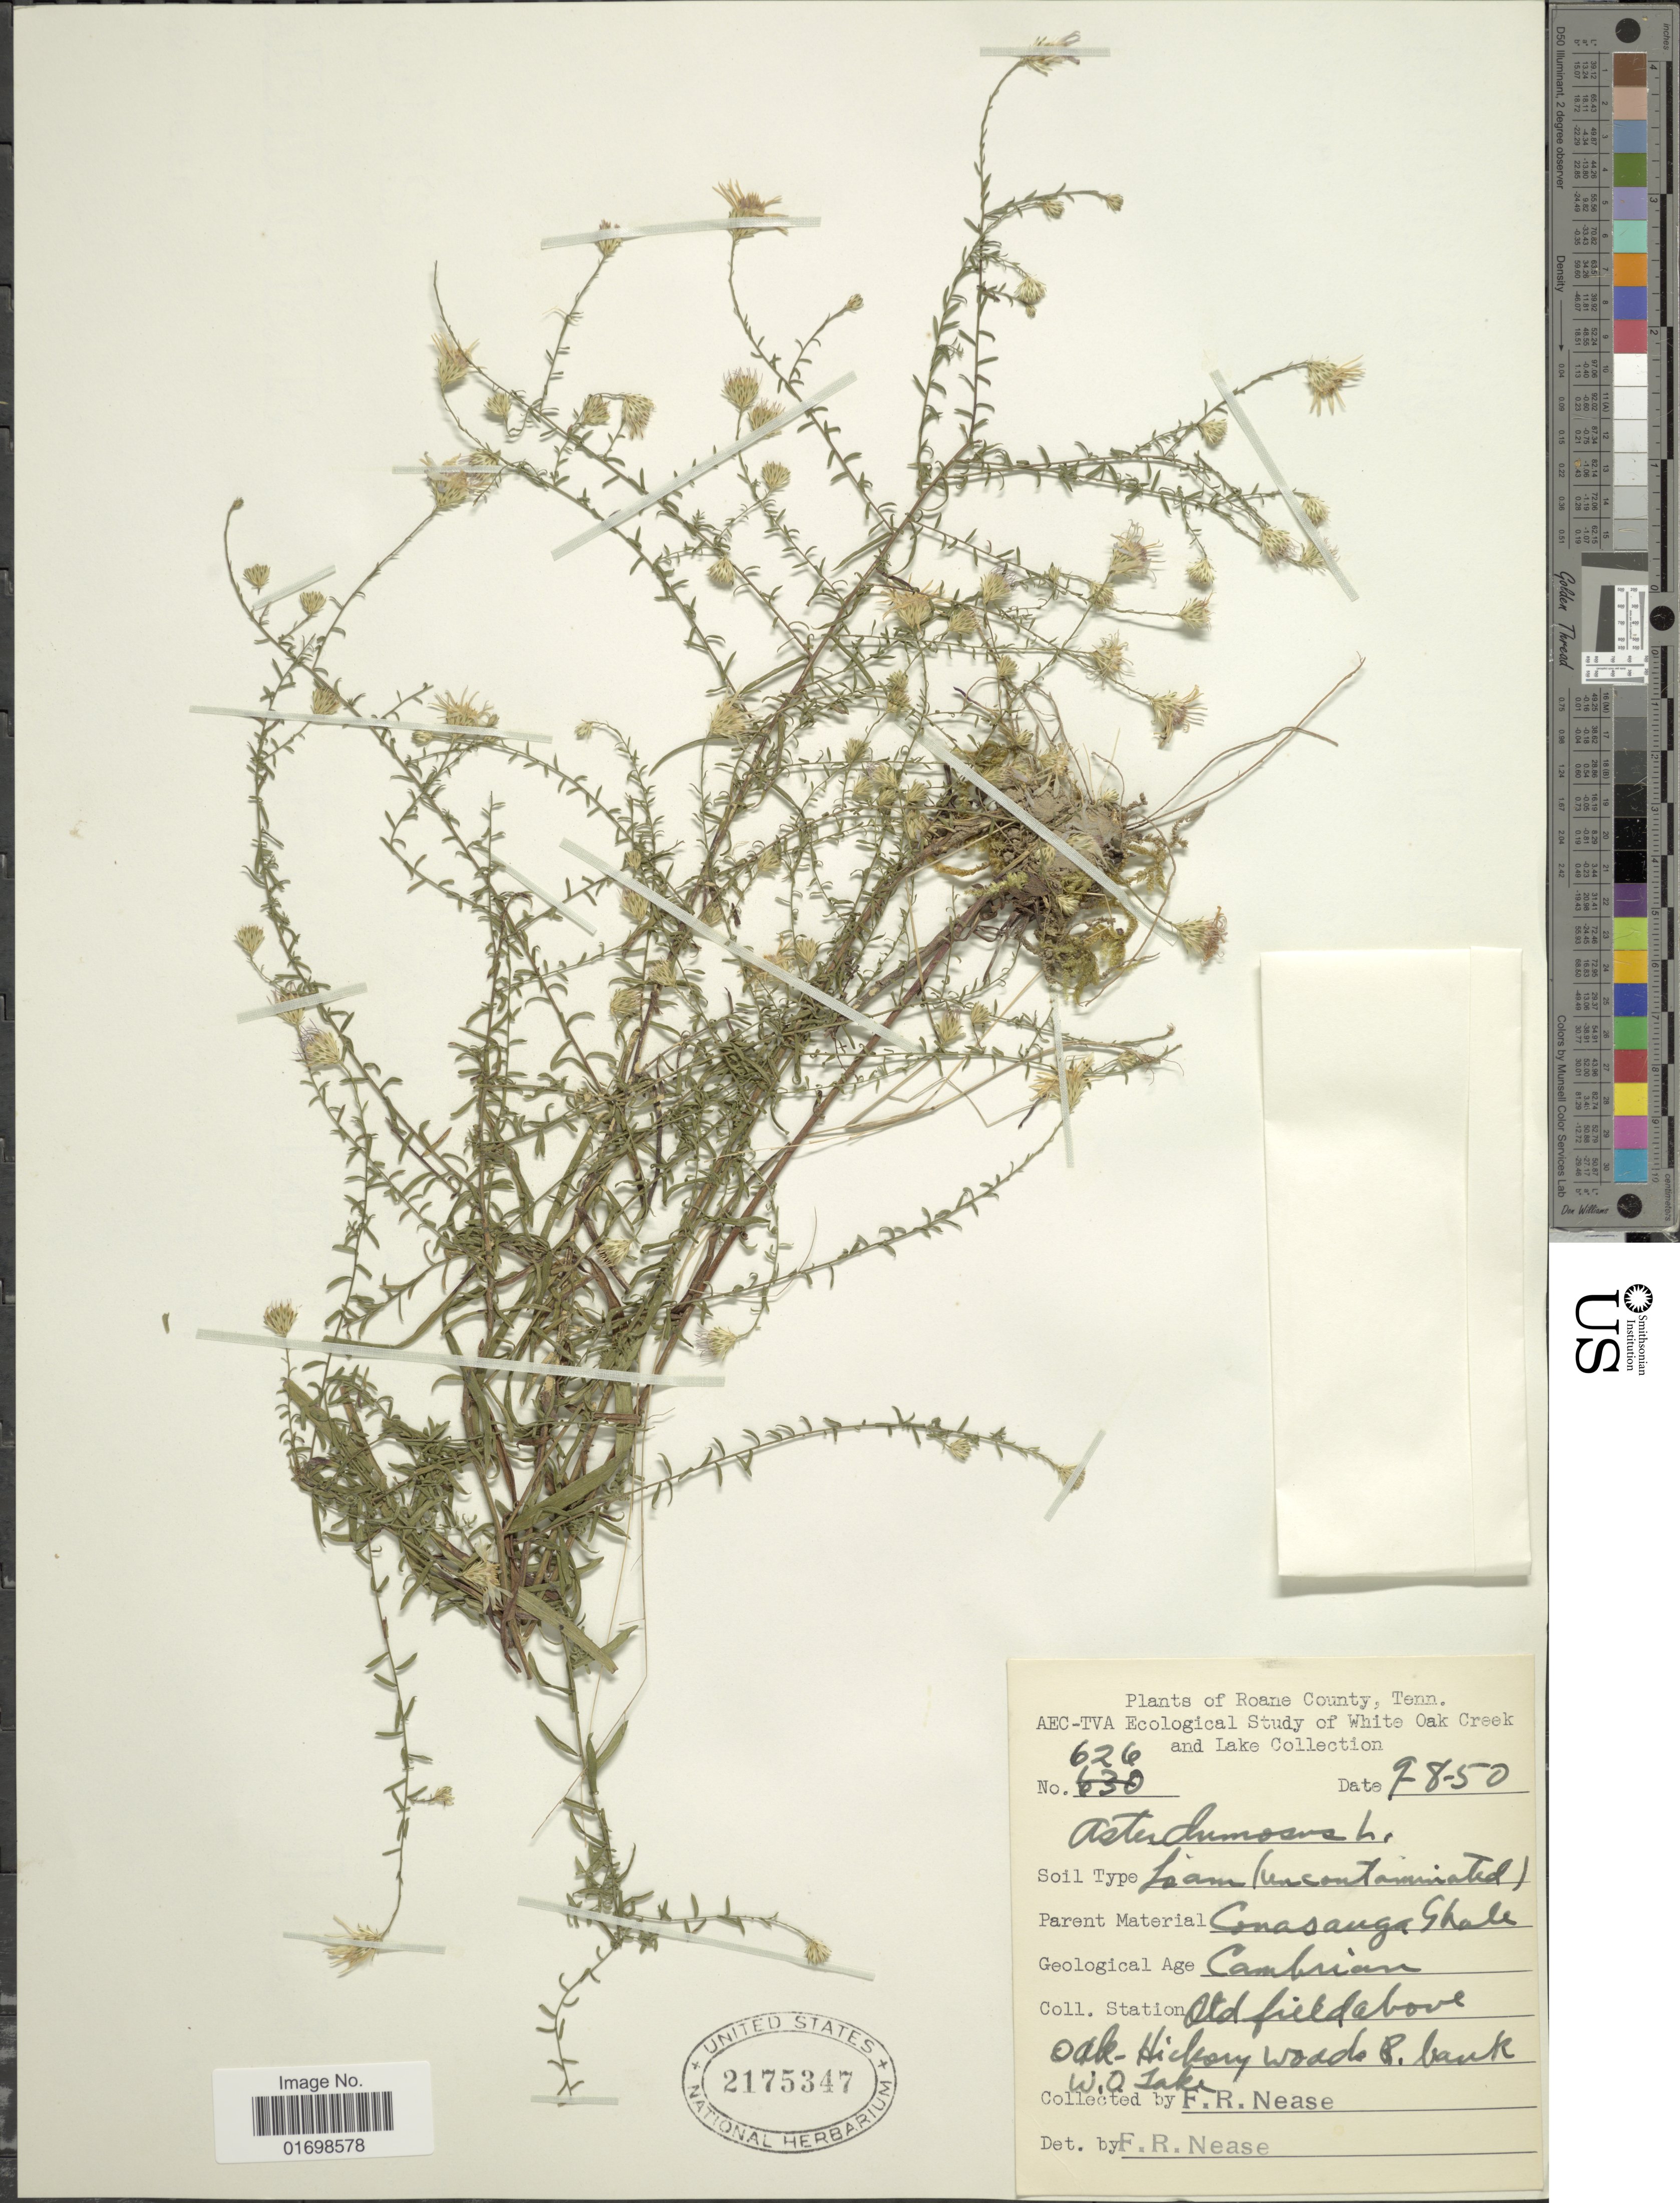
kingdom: Plantae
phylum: Tracheophyta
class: Magnoliopsida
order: Asterales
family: Asteraceae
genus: Symphyotrichum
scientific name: Symphyotrichum dumosum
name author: (L.) G.L. Nesom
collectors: F. Nease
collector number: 626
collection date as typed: Transcribed d/m/y: 8/9/50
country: United States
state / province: Tennessee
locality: Roane County, Tenn. White Oak Creek and Lake. Old field above Oak-Hickery woods P. bank. W.O. Lake.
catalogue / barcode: US 2175347